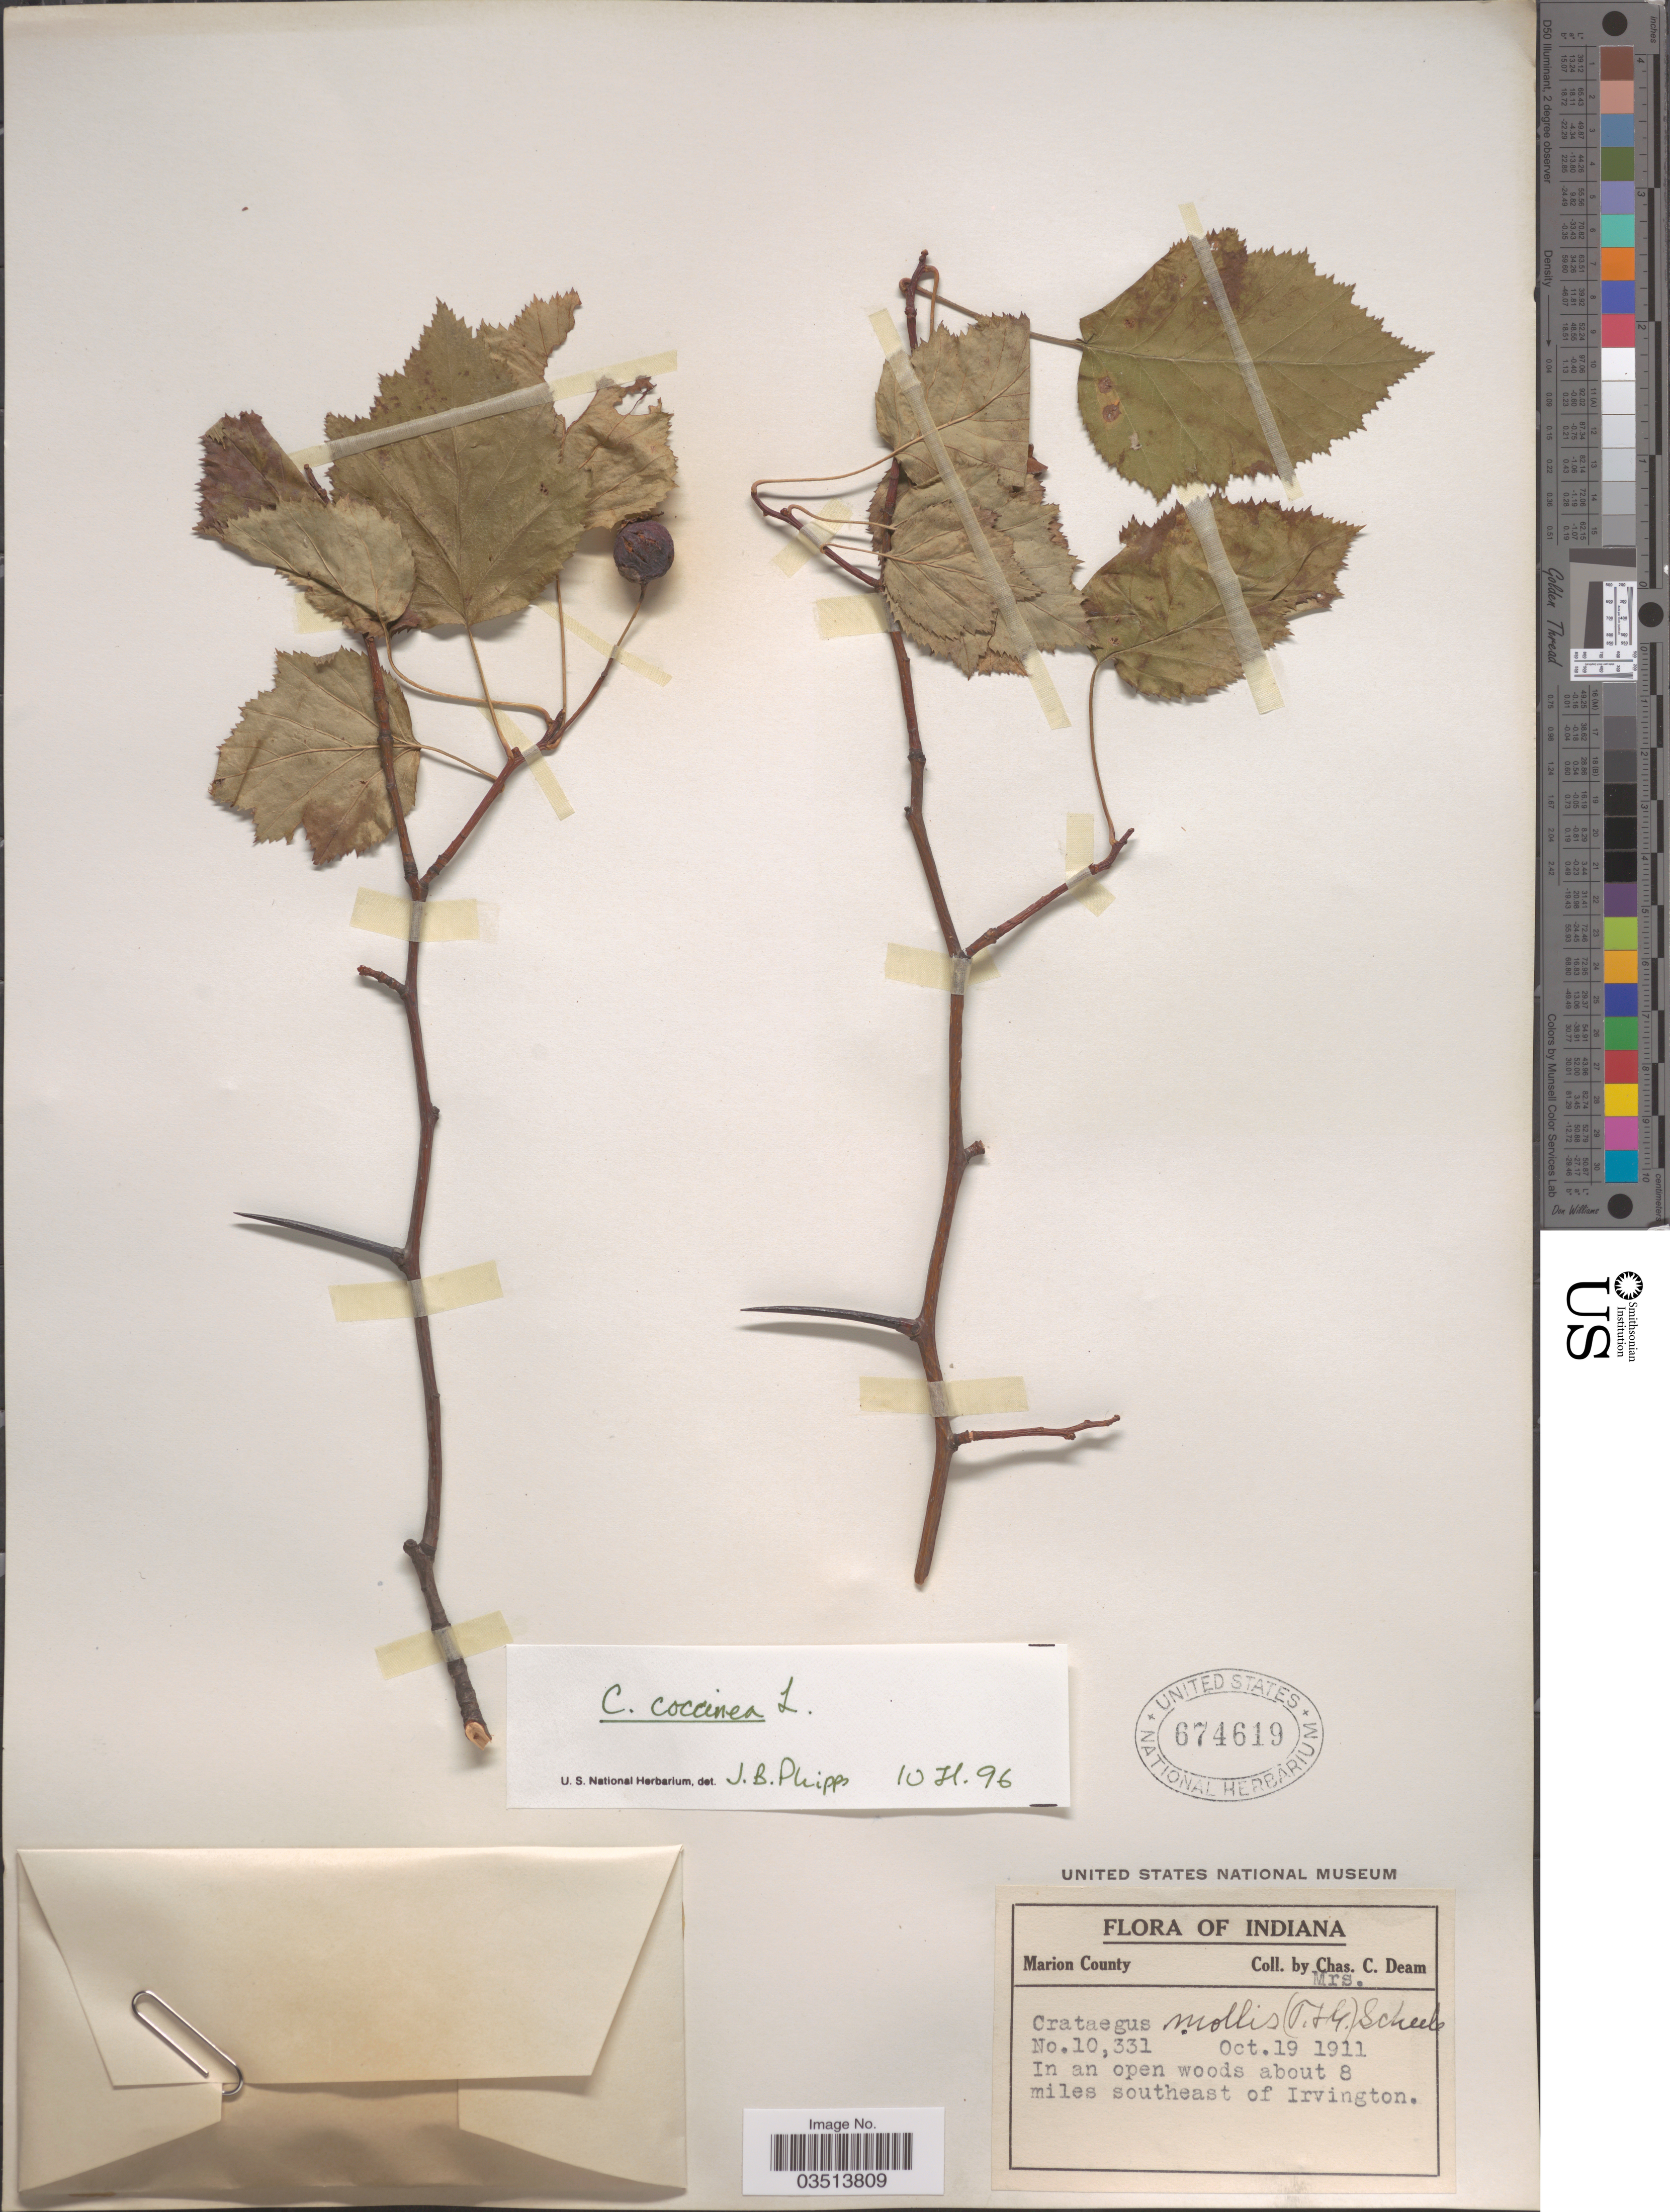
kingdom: Plantae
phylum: Tracheophyta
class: Magnoliopsida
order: Rosales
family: Rosaceae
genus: Crataegus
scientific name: Crataegus coccinea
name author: Ashe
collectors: C. Deam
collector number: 10331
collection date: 1911-10-19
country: United States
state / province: Indiana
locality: Marion County. In an open woods about 8 miles southeast of Irvington.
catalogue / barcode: US 674619